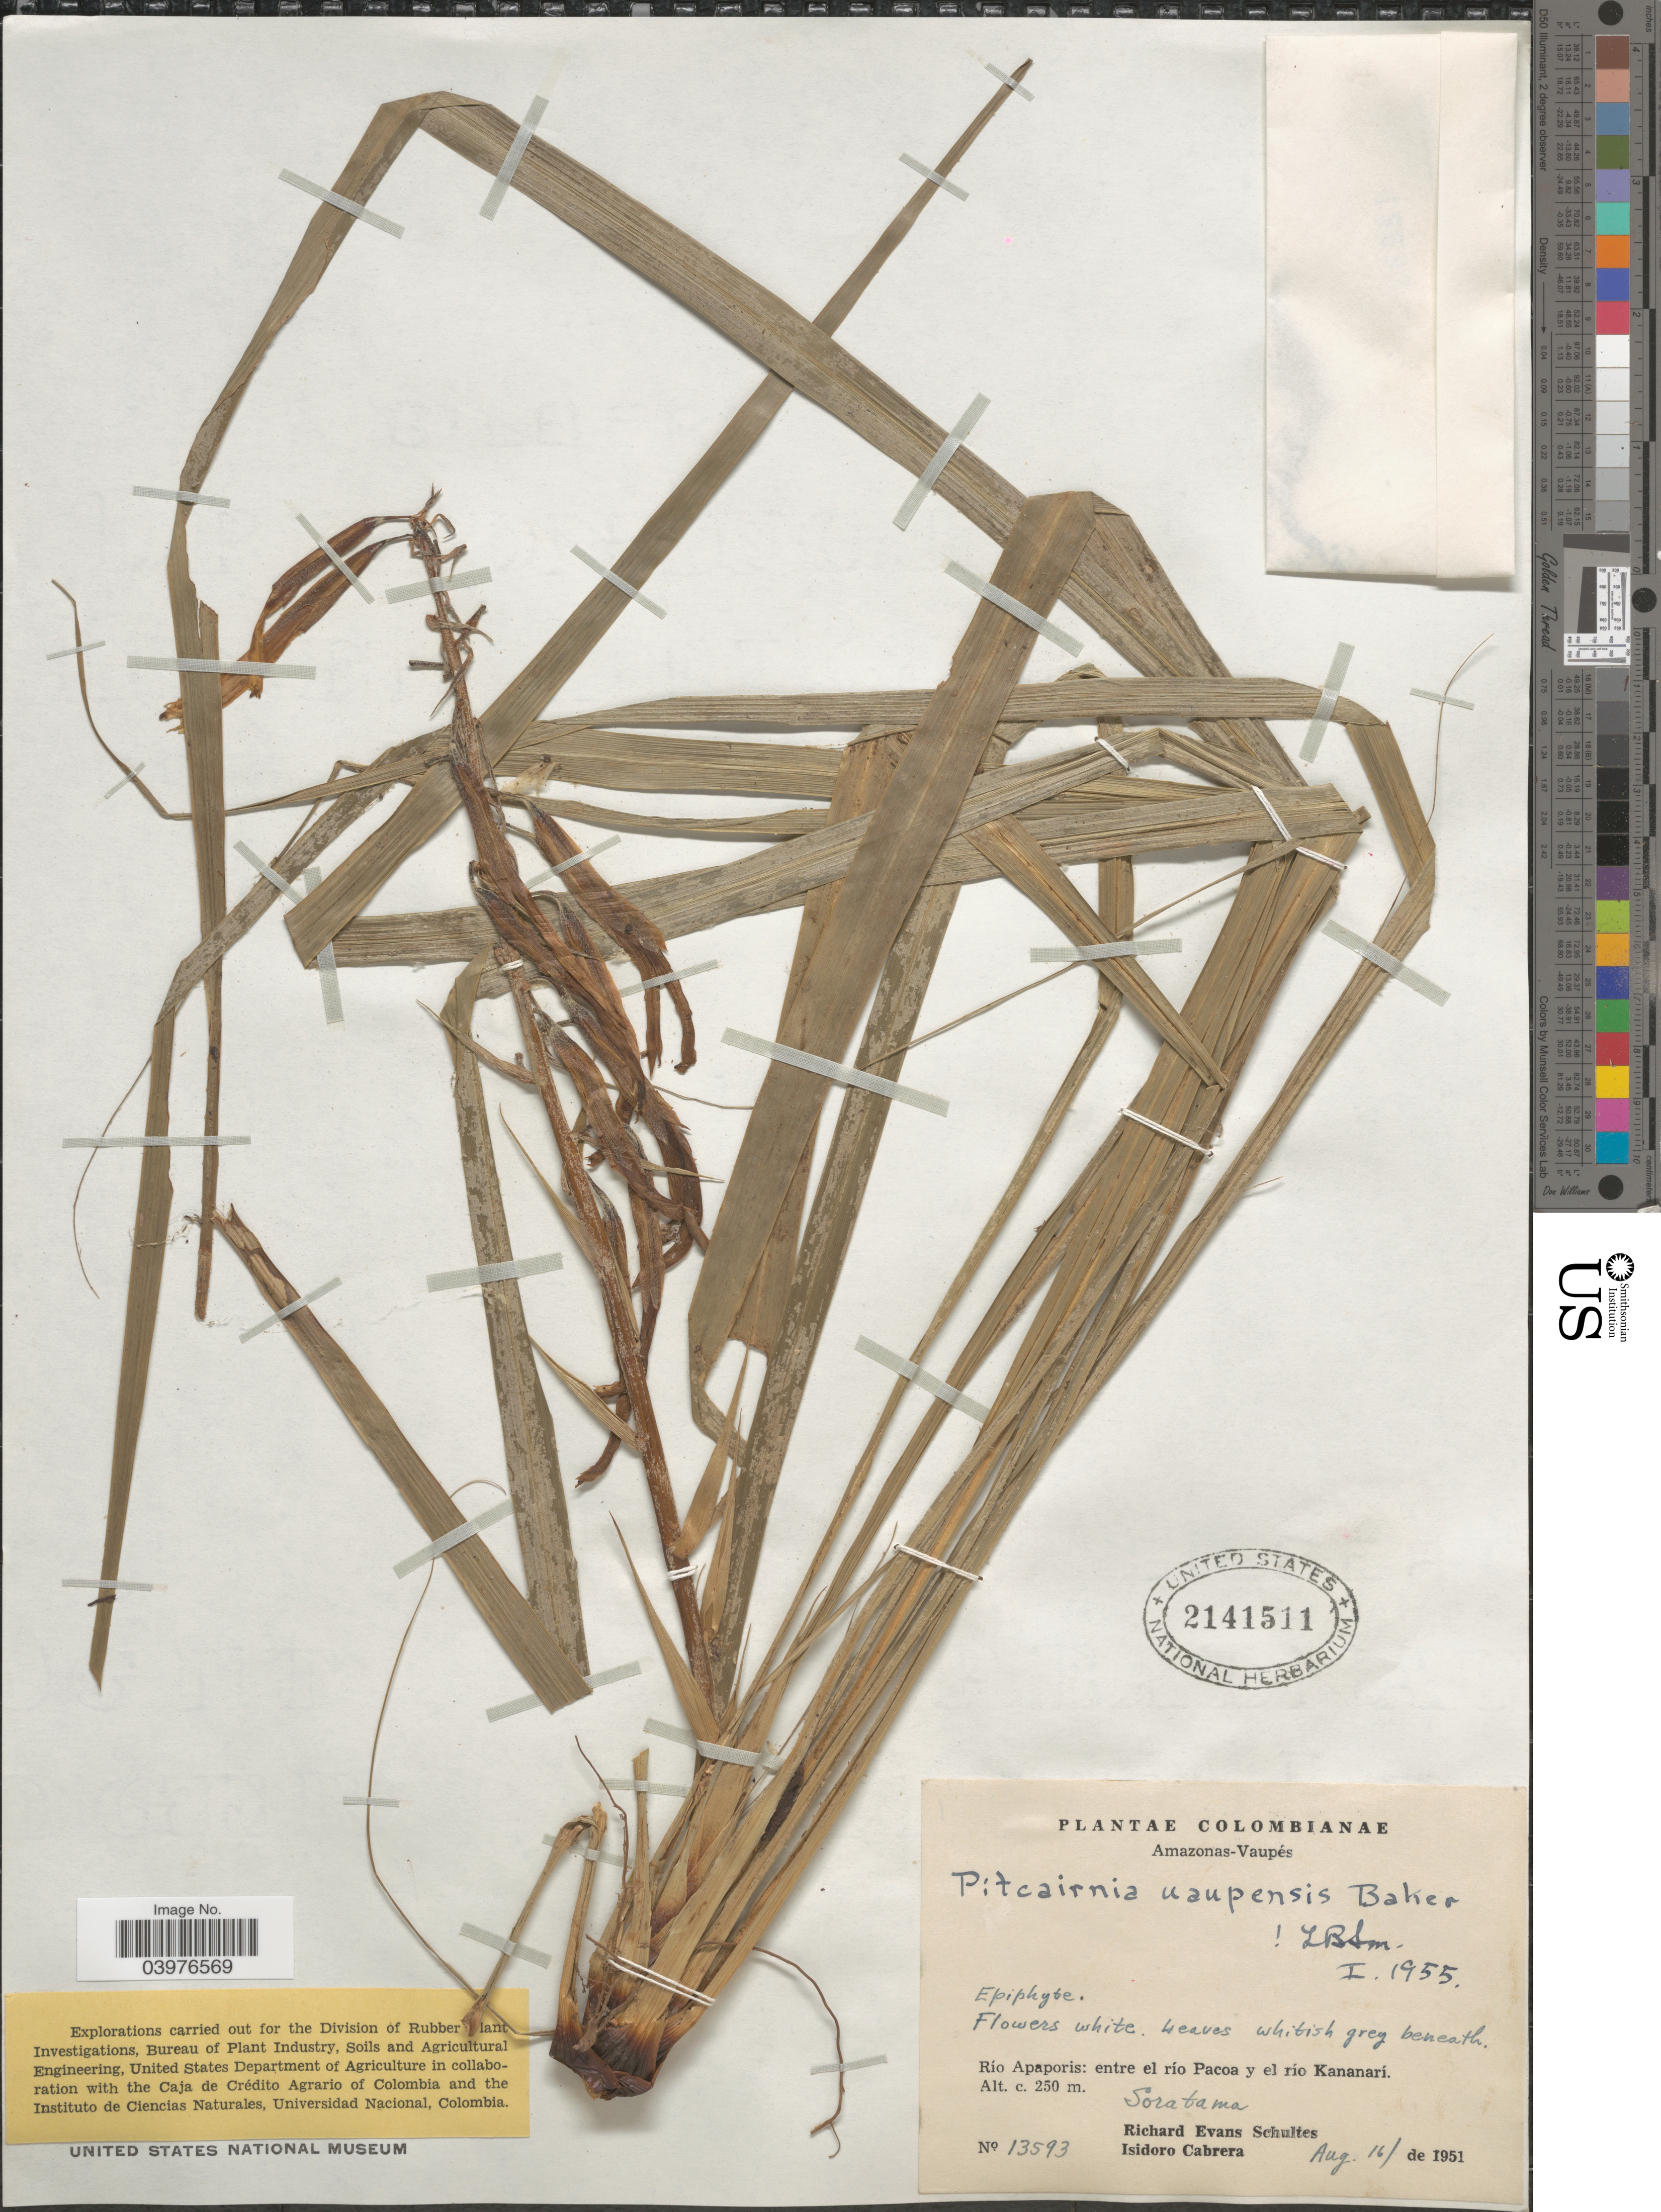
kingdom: Plantae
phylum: Tracheophyta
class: Liliopsida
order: Poales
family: Bromeliaceae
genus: Pitcairnia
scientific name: Pitcairnia uaupensis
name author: Baker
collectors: R. E. Schultes & I. Cabrera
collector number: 13593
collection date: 1951-08-16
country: Colombia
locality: Amazonas-Vaupes. Río Apaporis: entre el río Pacoa y el río Kananarí. Soratama.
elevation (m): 250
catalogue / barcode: US 2141511